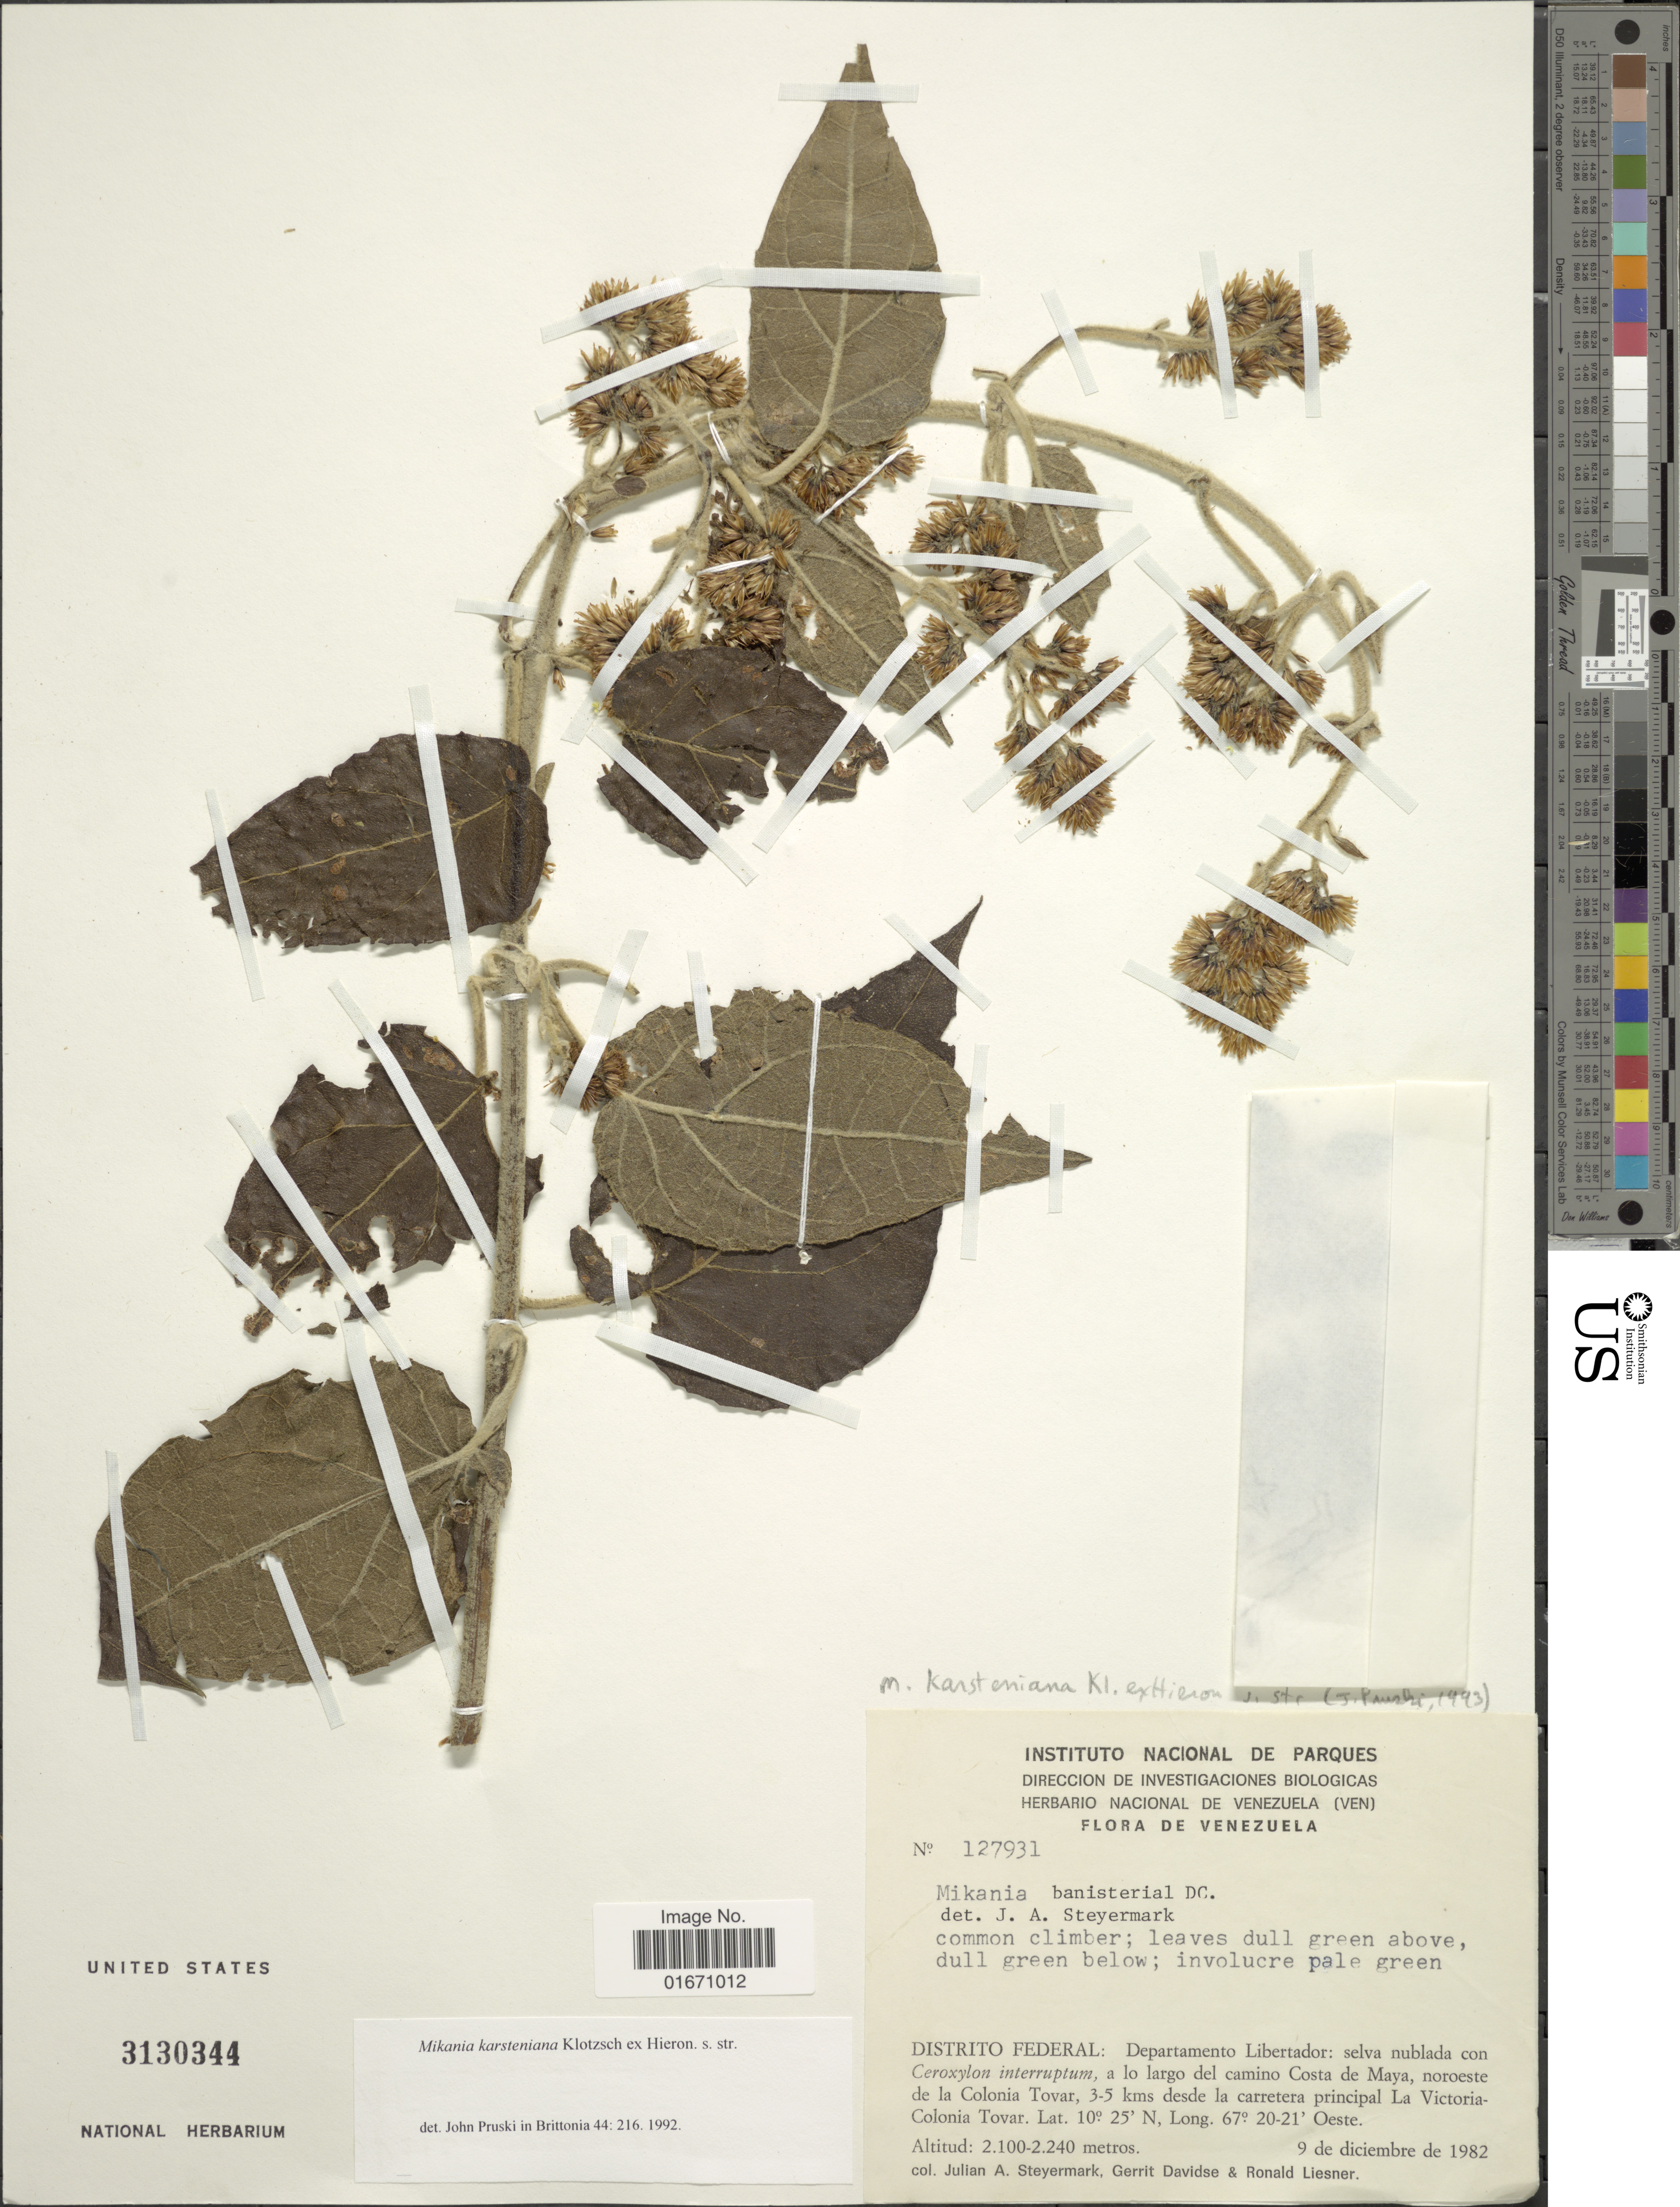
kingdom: Plantae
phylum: Tracheophyta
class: Magnoliopsida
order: Asterales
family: Asteraceae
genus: Mikania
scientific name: Mikania karsteniana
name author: Klotzsch ex Hieron.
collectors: J. Steyermark, G. Davidse & R. L. Liesner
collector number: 127931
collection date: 1982-12-09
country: Venezuela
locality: Distrito Federal, Departamento Libertador, a lo largo del camino Costa de Maya, noroeste de Colonia Tovar, 3-5 kms desde la carretera principal La Victoria-Colonia Tovar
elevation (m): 2100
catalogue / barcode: US 3130344